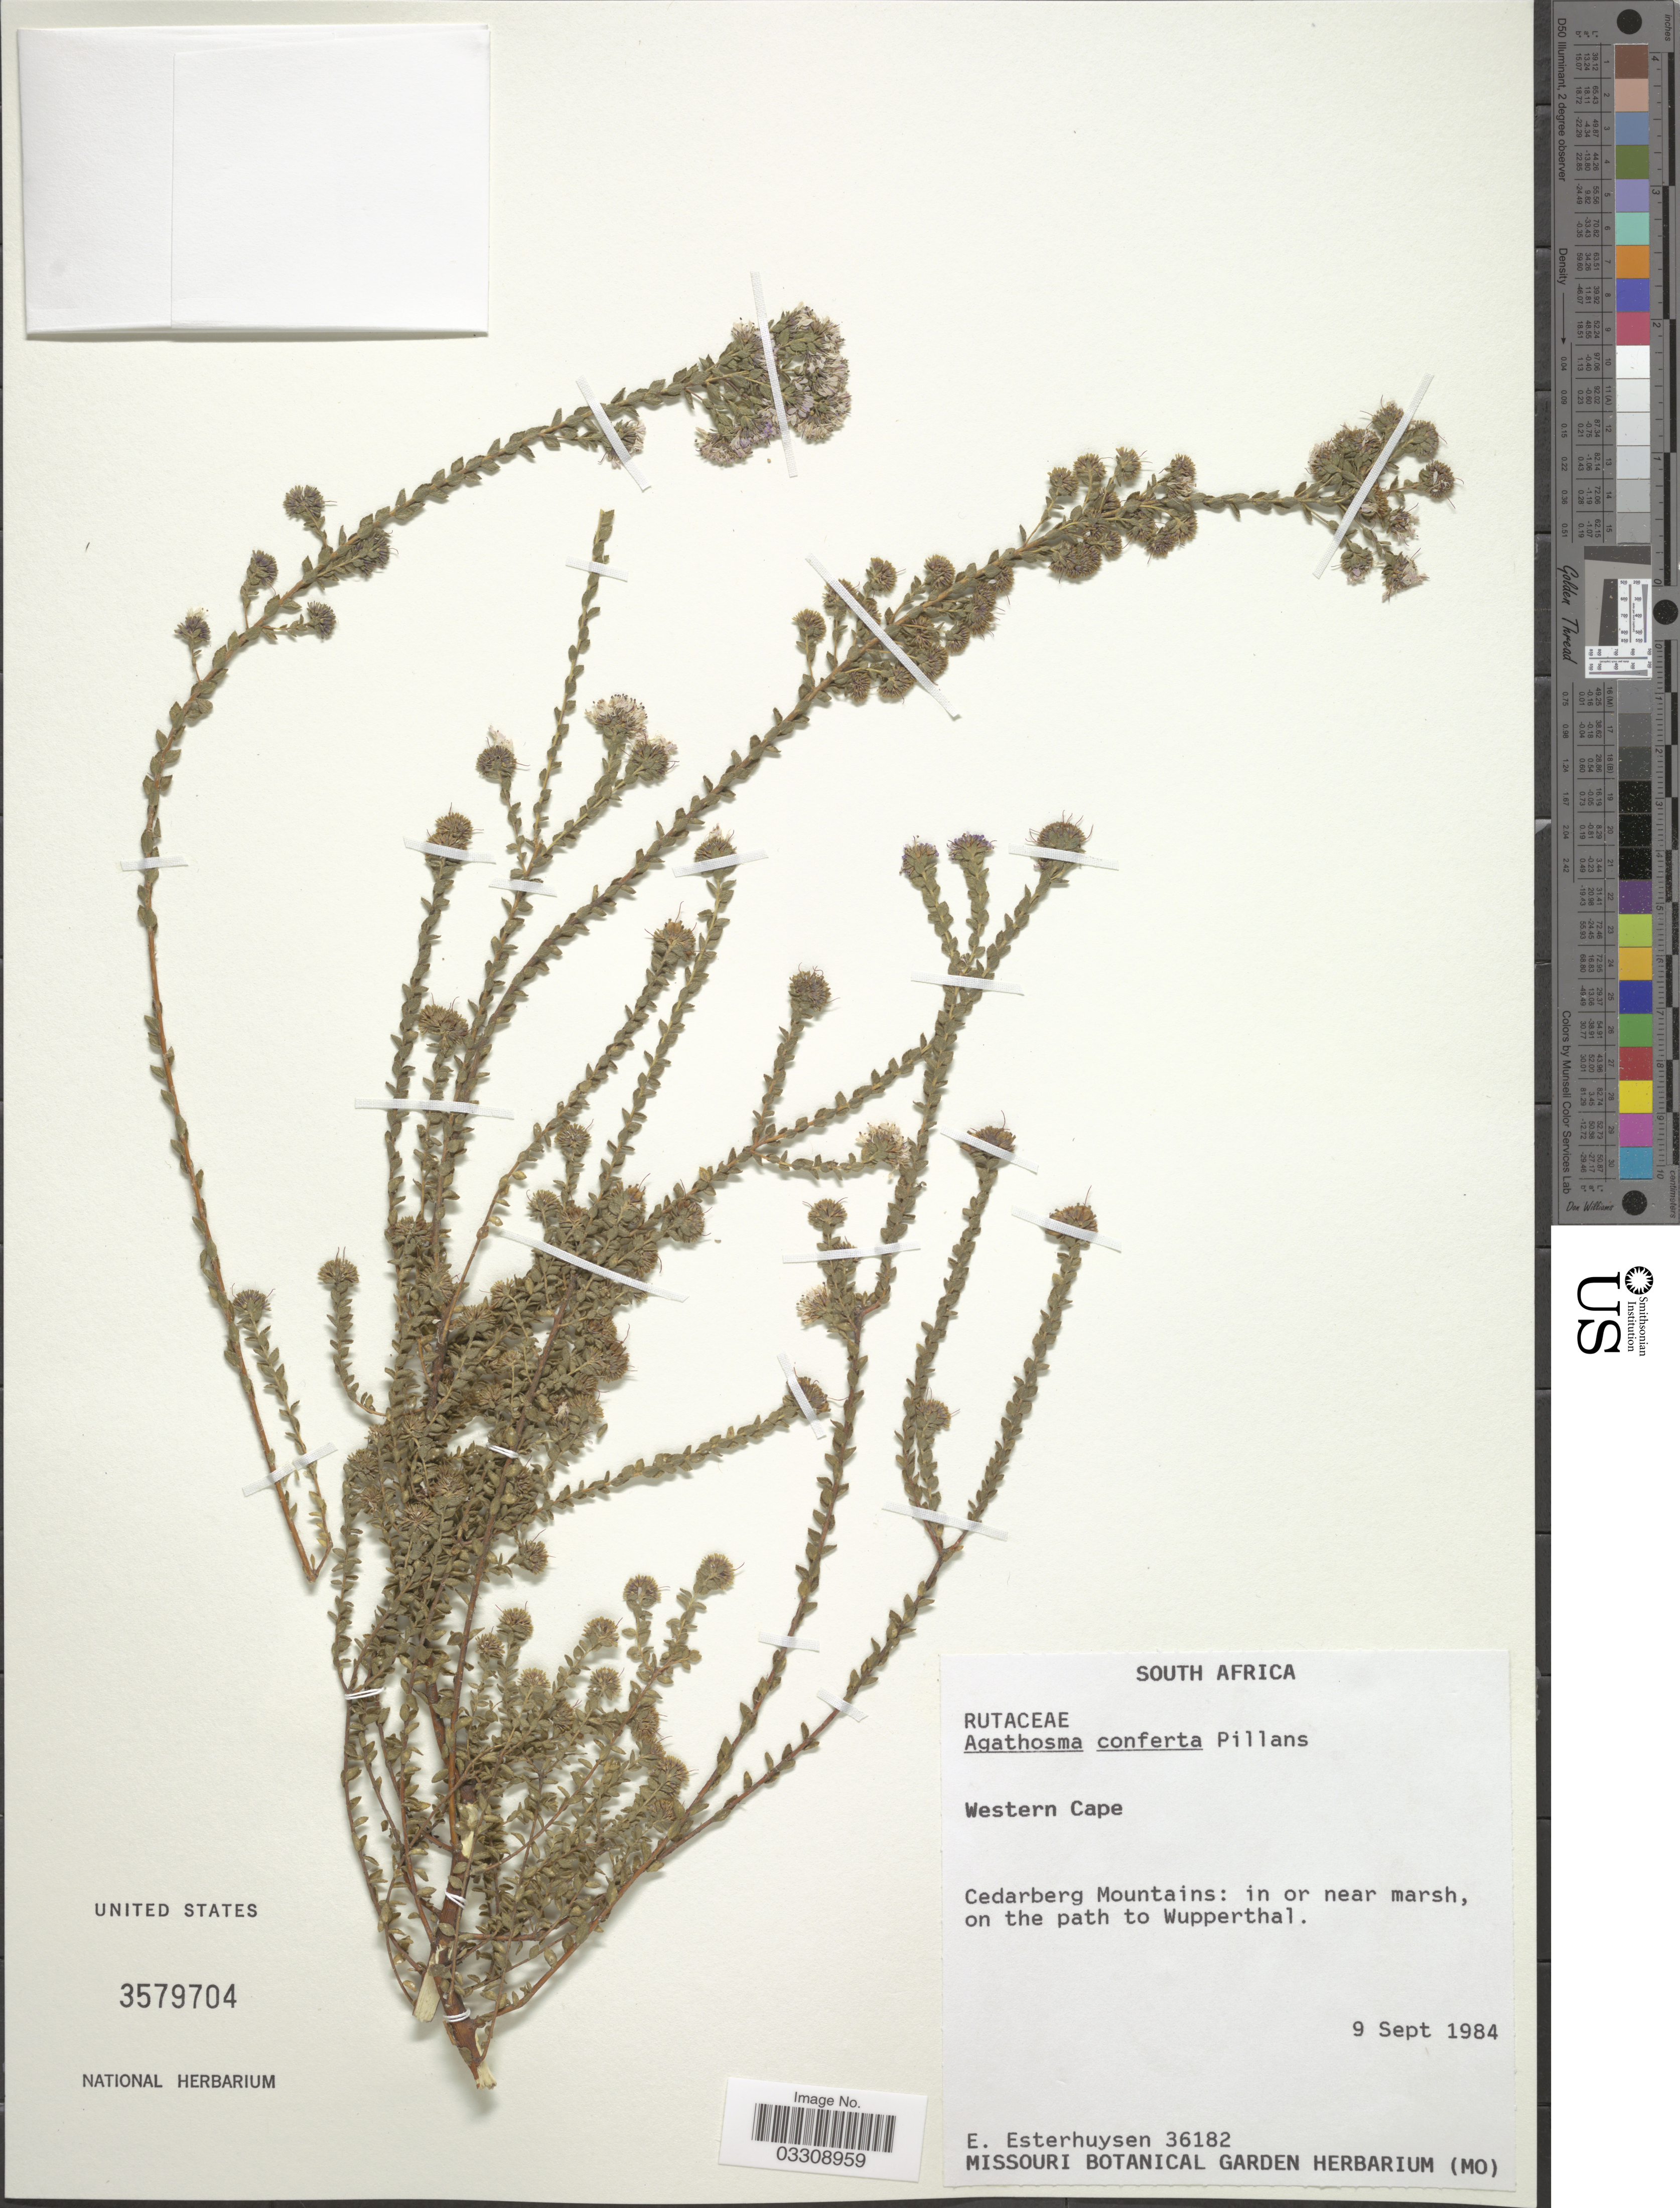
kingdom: Plantae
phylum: Tracheophyta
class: Magnoliopsida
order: Sapindales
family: Rutaceae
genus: Agathosma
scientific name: Agathosma conferta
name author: Pillans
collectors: E. E. Esterhuysen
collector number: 36182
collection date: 1984-09-09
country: South Africa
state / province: Western Cape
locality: Cedarberg Mountains: in or near marsh, on the path to Wupperthal.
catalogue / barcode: US 3579704